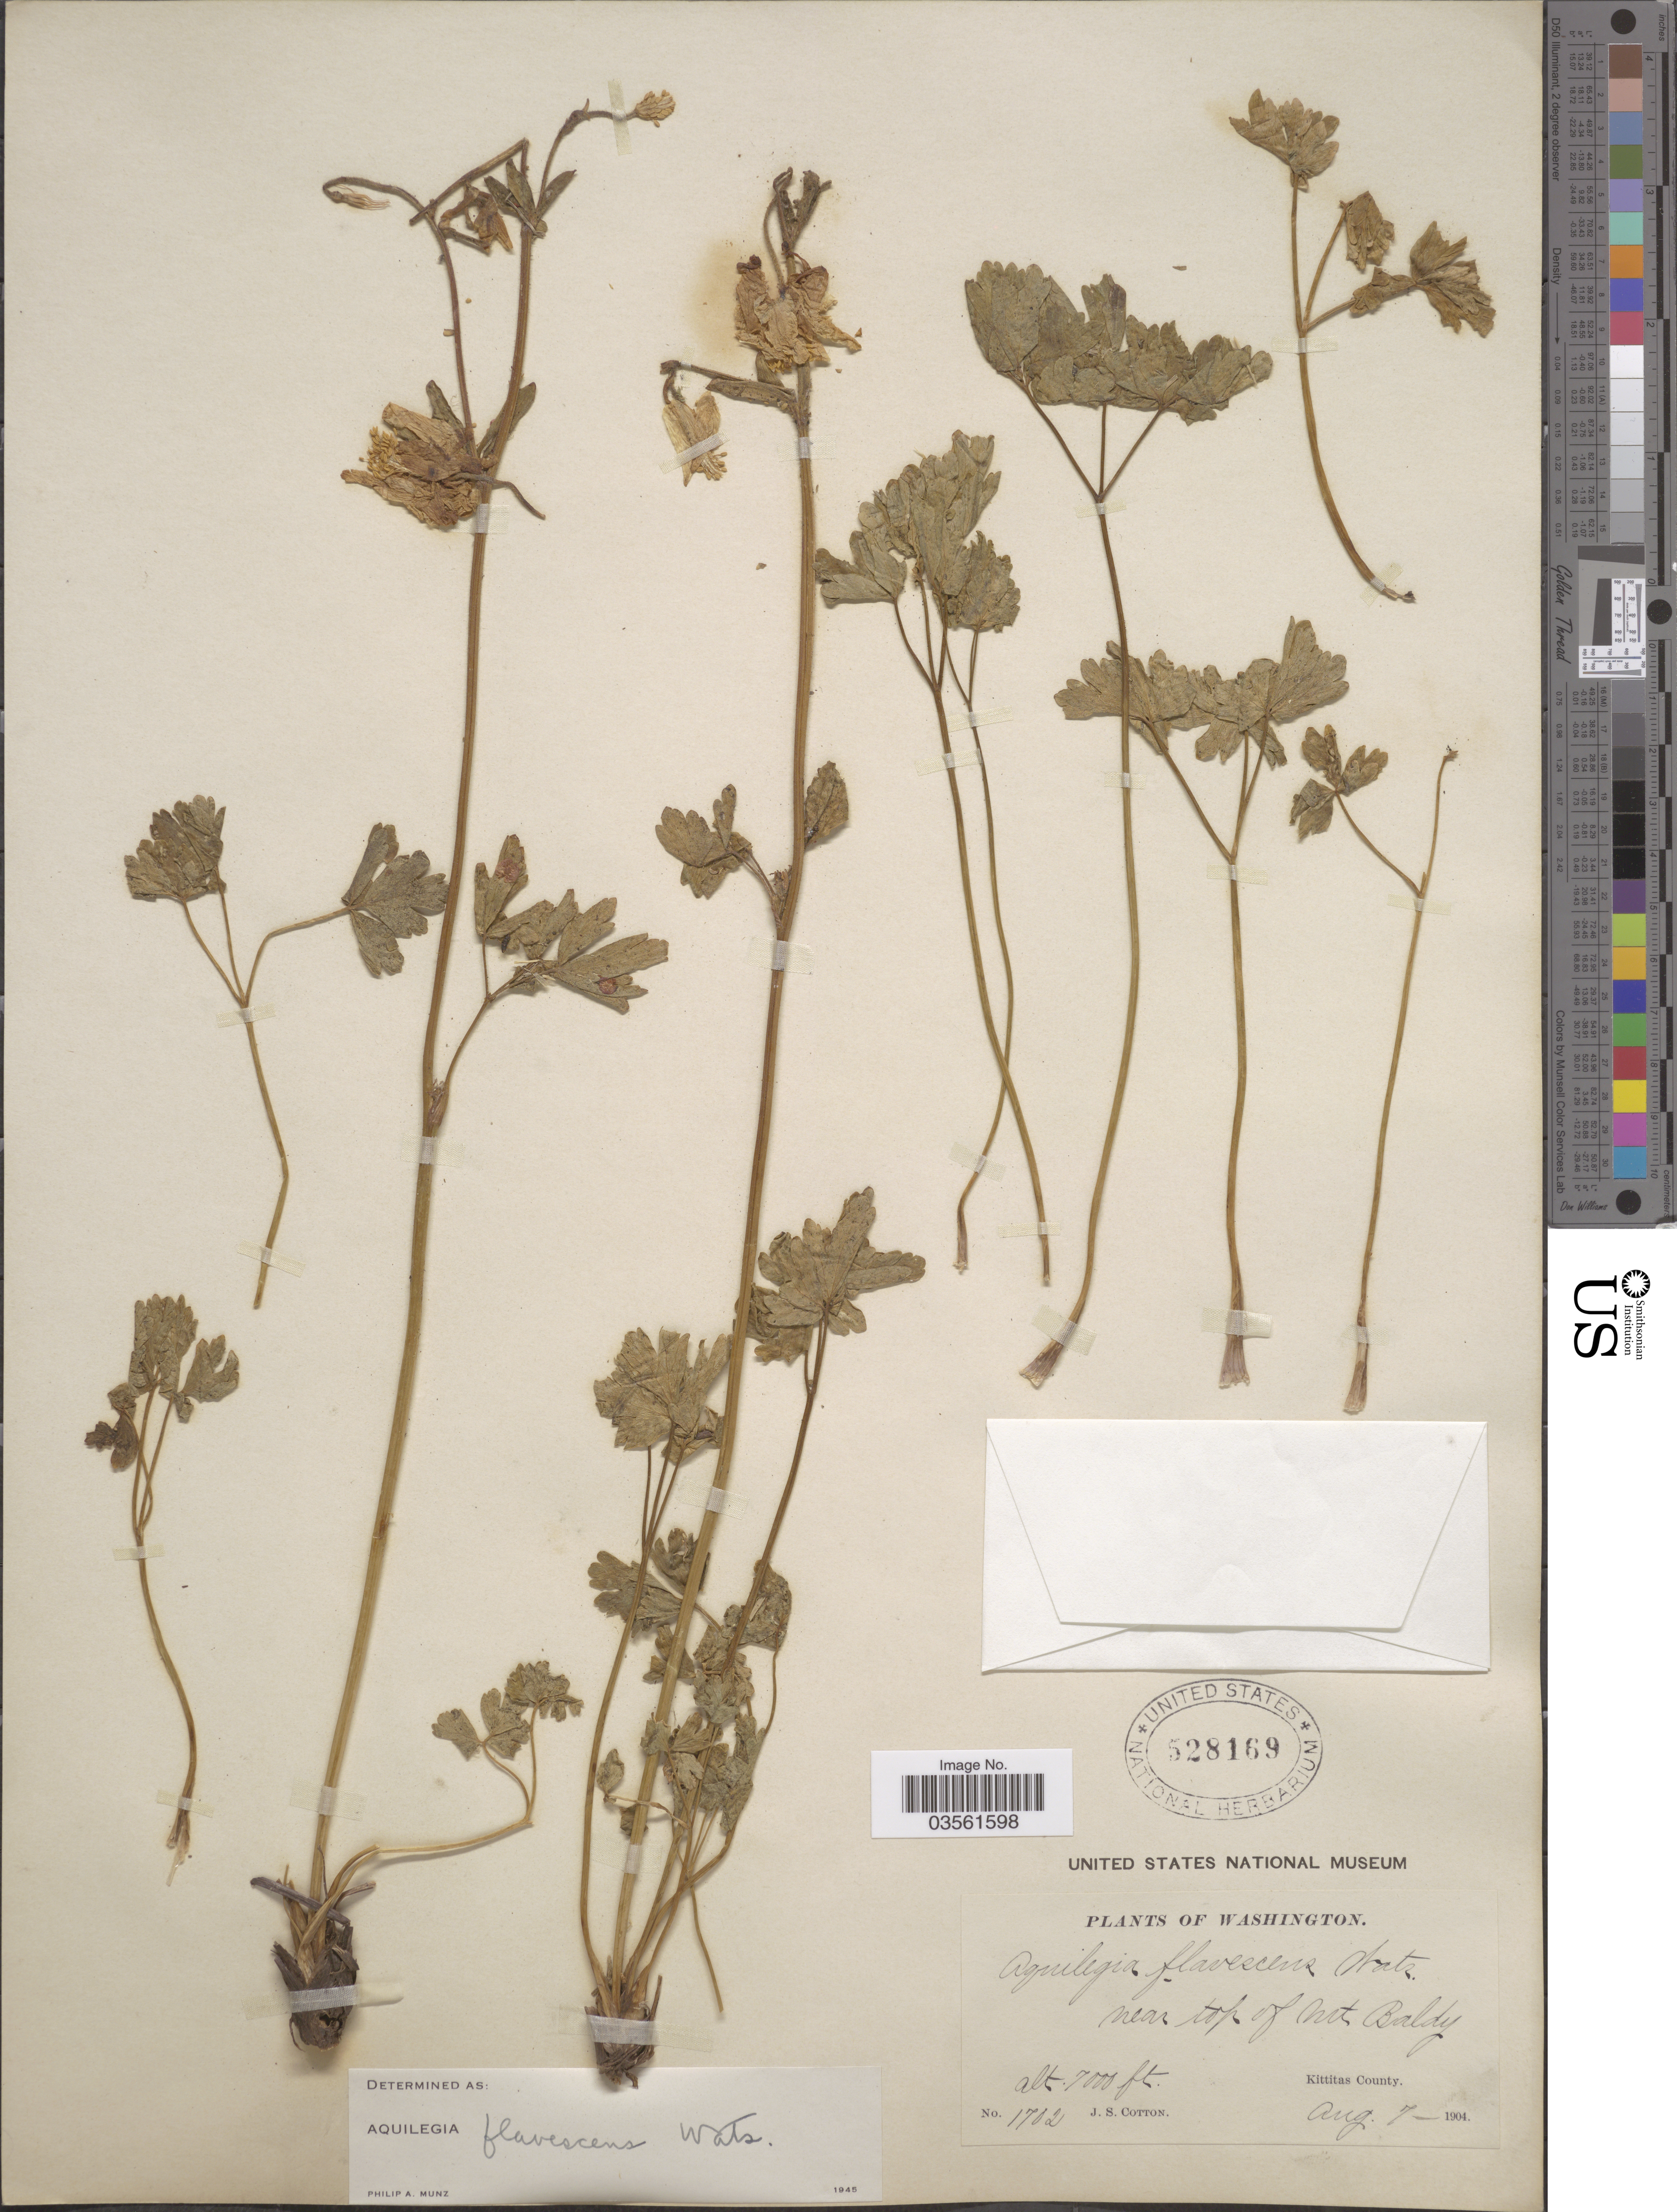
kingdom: Plantae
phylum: Tracheophyta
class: Magnoliopsida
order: Ranunculales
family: Ranunculaceae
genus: Aquilegia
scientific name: Aquilegia flavescens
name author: S. Watson in C. King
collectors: J. S. Cotton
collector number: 1702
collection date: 1904-08-07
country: United States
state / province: Washington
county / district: Kittitas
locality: Near top of Mt. Baldy. Kittitas County.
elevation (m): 2134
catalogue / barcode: US 528169